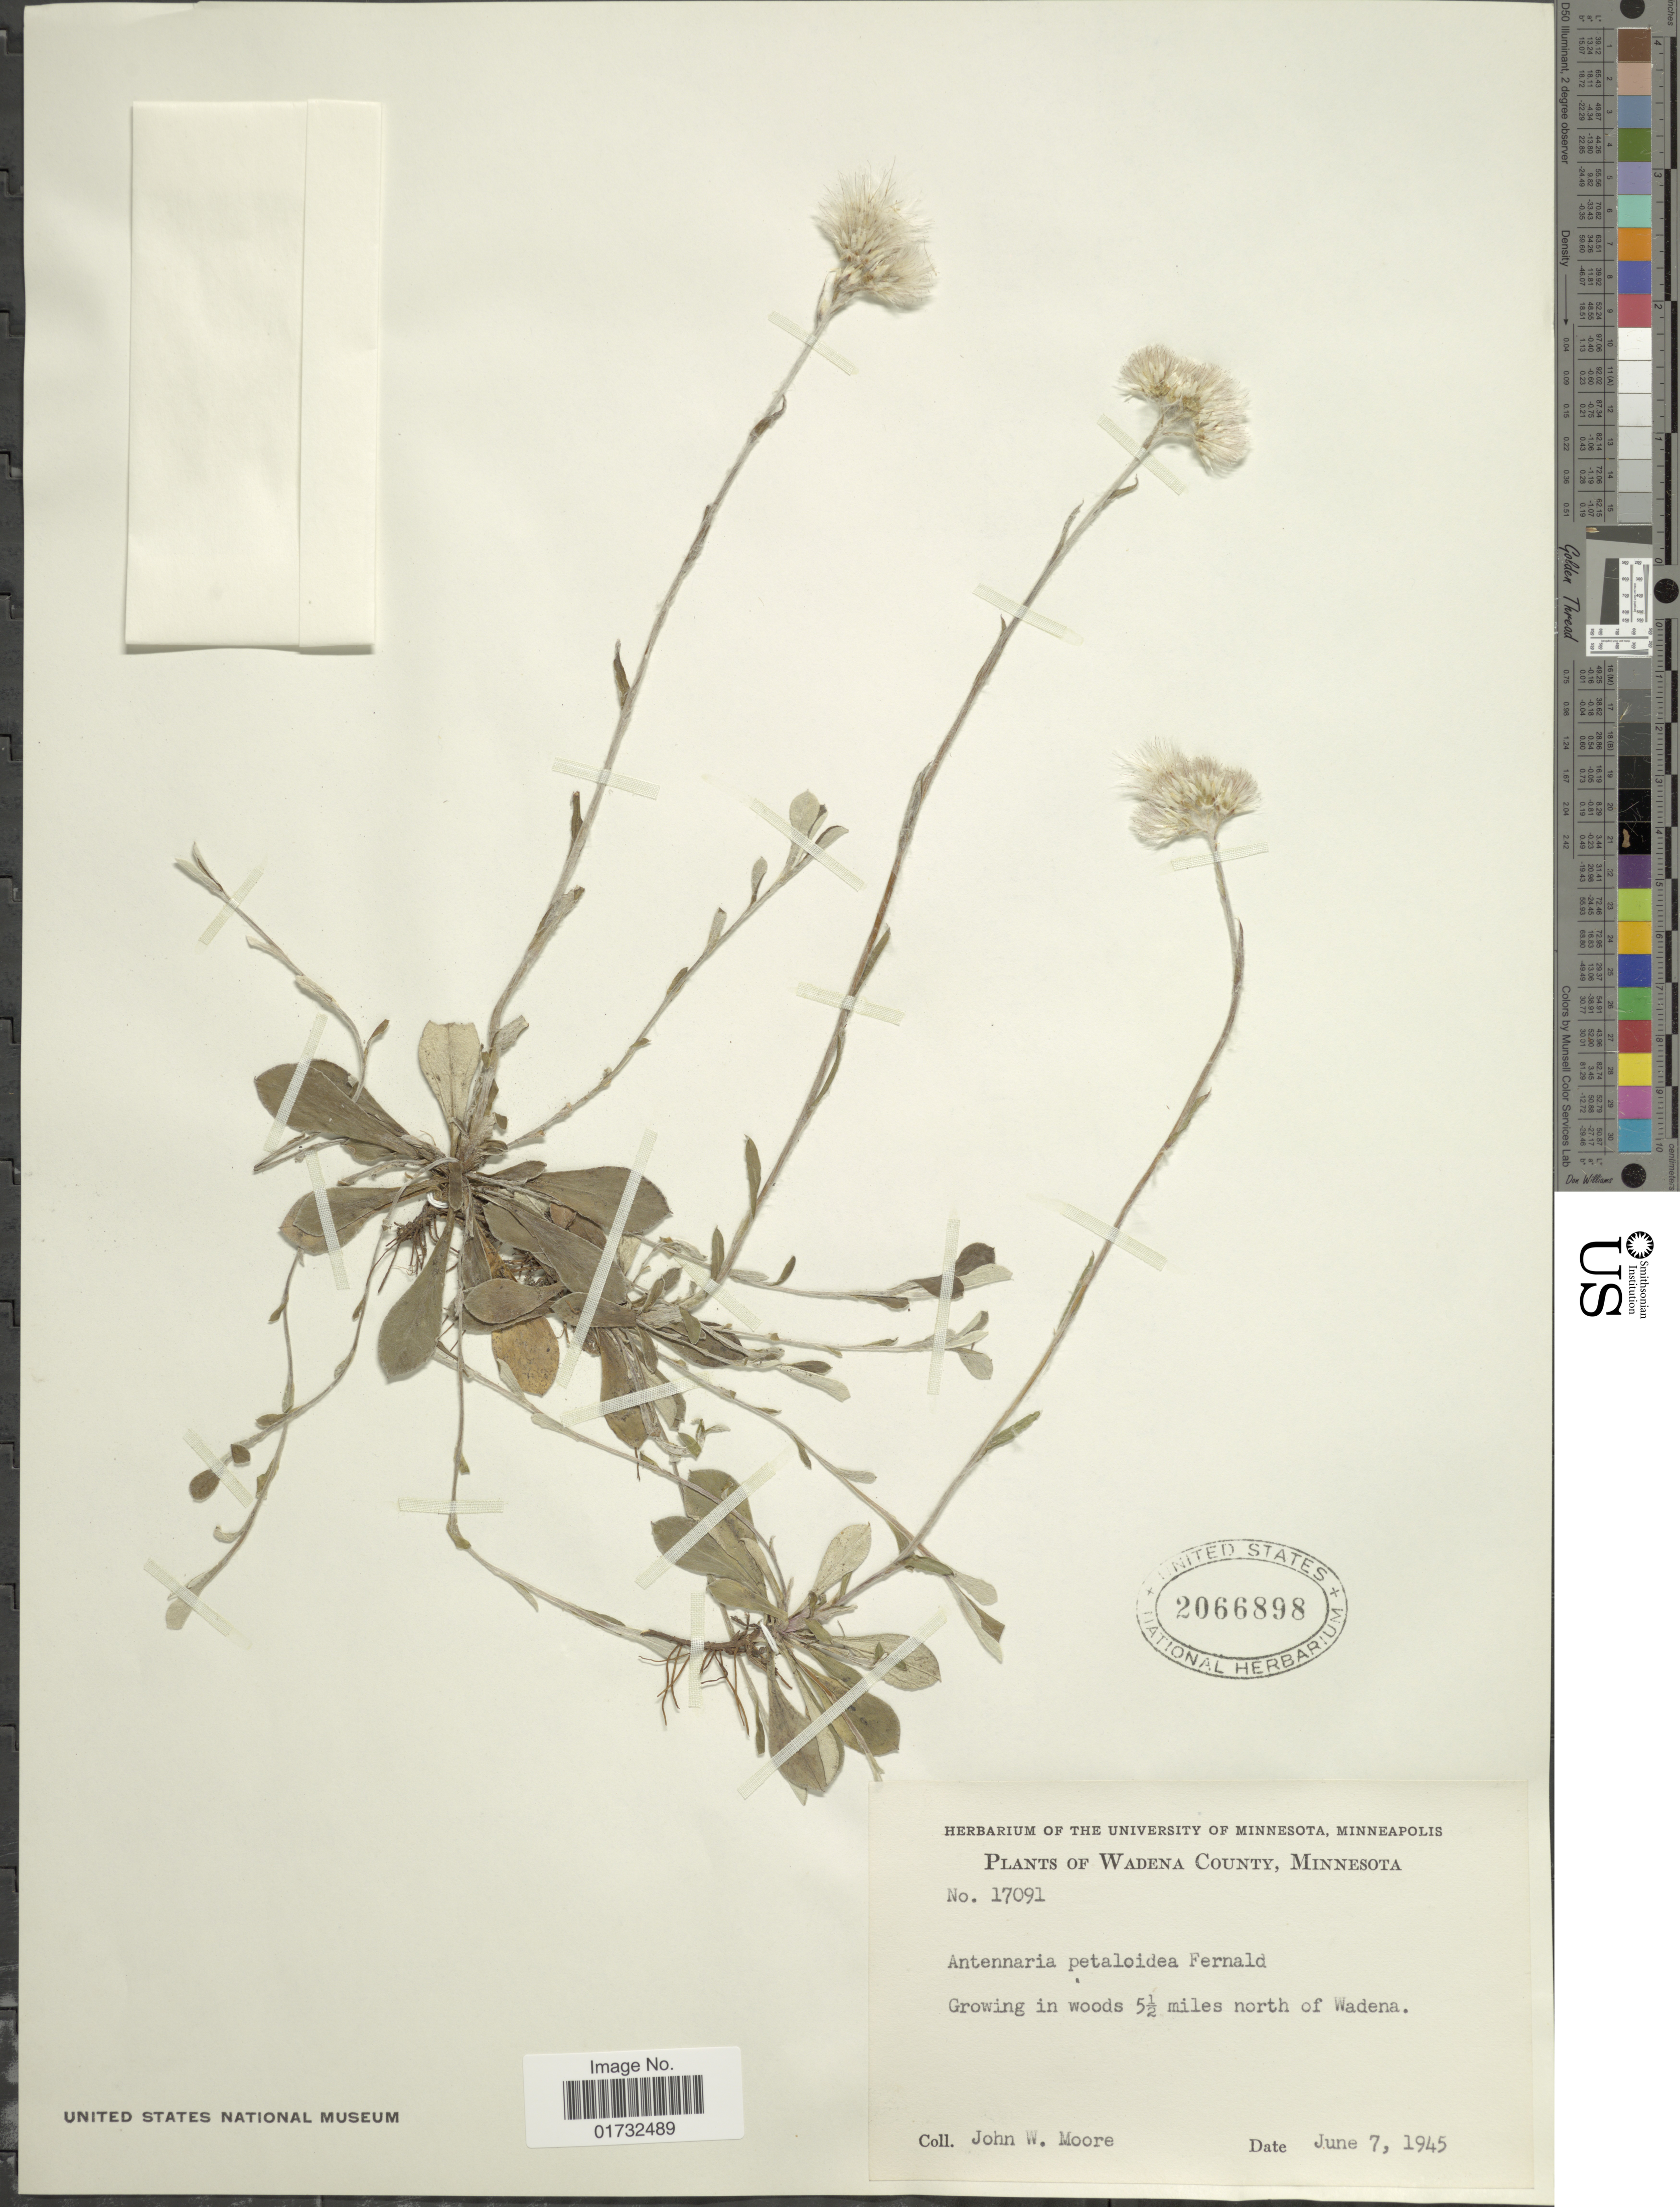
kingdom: Plantae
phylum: Tracheophyta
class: Magnoliopsida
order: Asterales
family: Asteraceae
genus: Antennaria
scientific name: Antennaria petaloidea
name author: (Fernald) Fernald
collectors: J. Moore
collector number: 17091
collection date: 1945-06-07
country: United States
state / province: Minnesota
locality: Wadena County. 5½ miles north of Wadena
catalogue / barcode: US 2066898